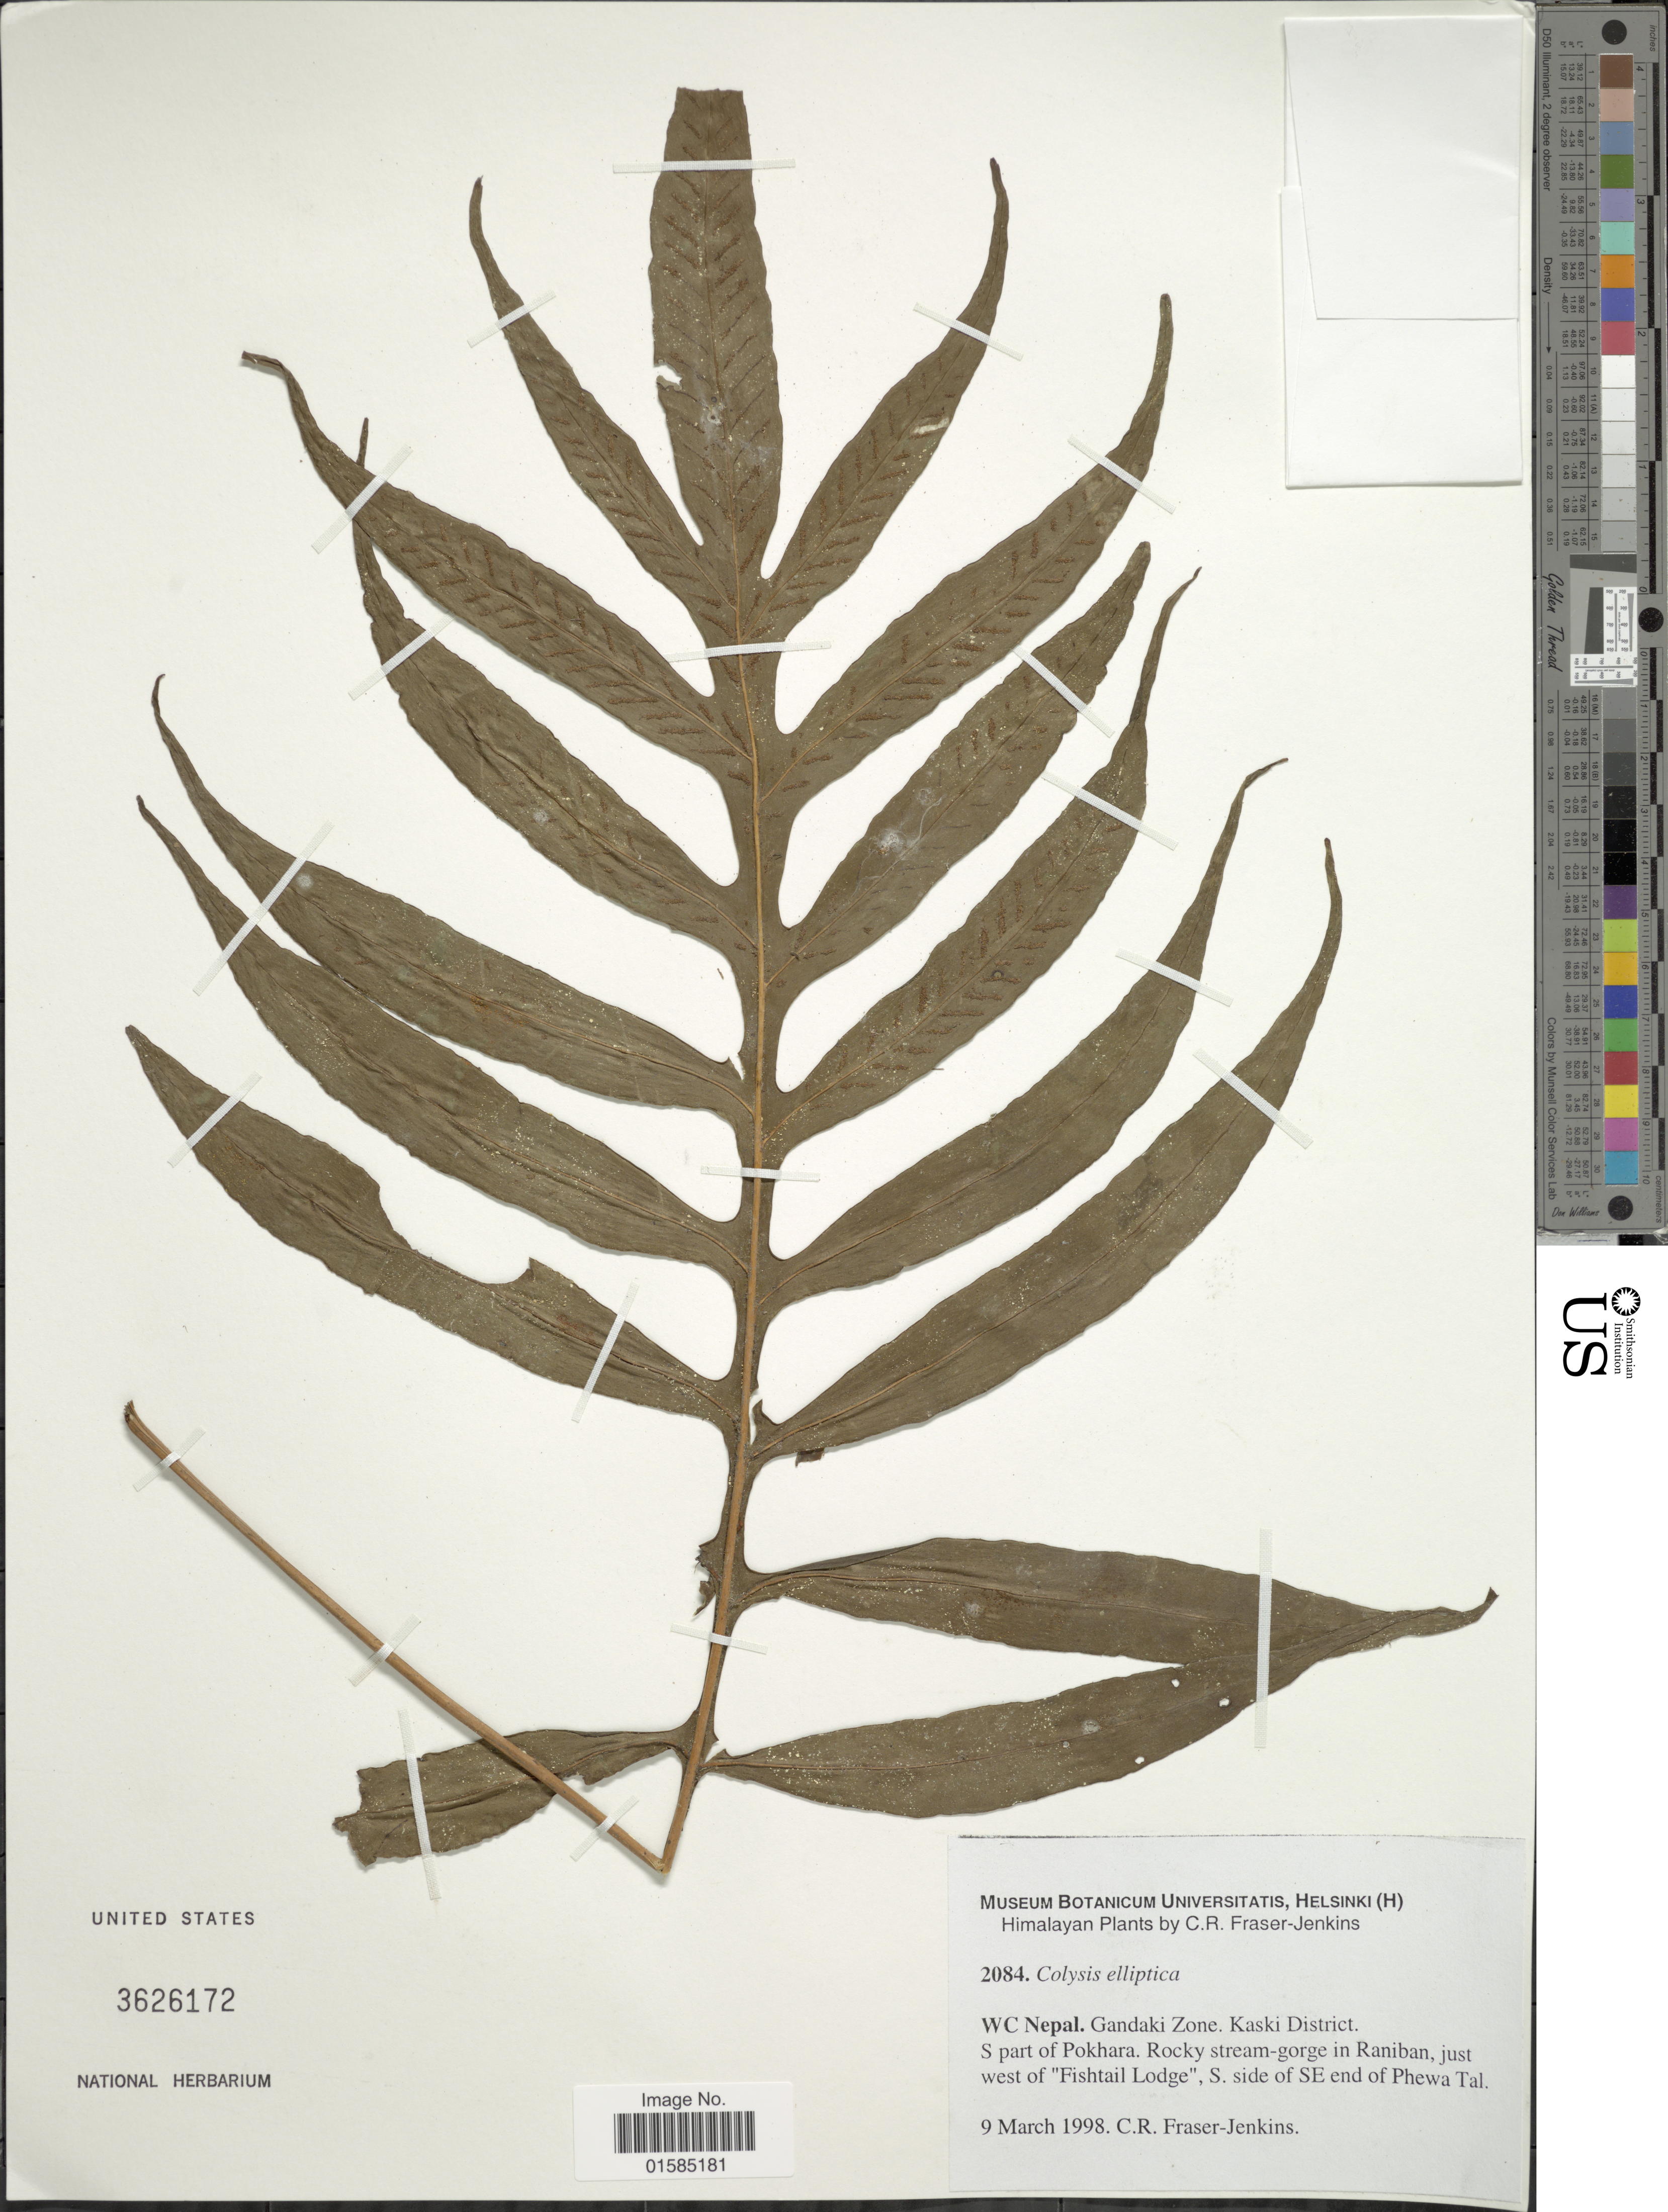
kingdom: Plantae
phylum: Tracheophyta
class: Polypodiopsida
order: Polypodiales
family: Polypodiaceae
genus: Leptochilus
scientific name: Leptochilus ellipticus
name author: (Thunb.) Noot.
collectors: C. R. Fraser-Jenkins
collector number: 2084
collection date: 1998-03-09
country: Nepal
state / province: Gandaki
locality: Himalayan. W. C. Nepal. Gandaki Zone. Kaski District. S part of Pokhara. Rocky stream-gorge in Raniban, just west of "Fishtail Lodge", S. side of SE end of Phew Tal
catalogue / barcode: US 3626172